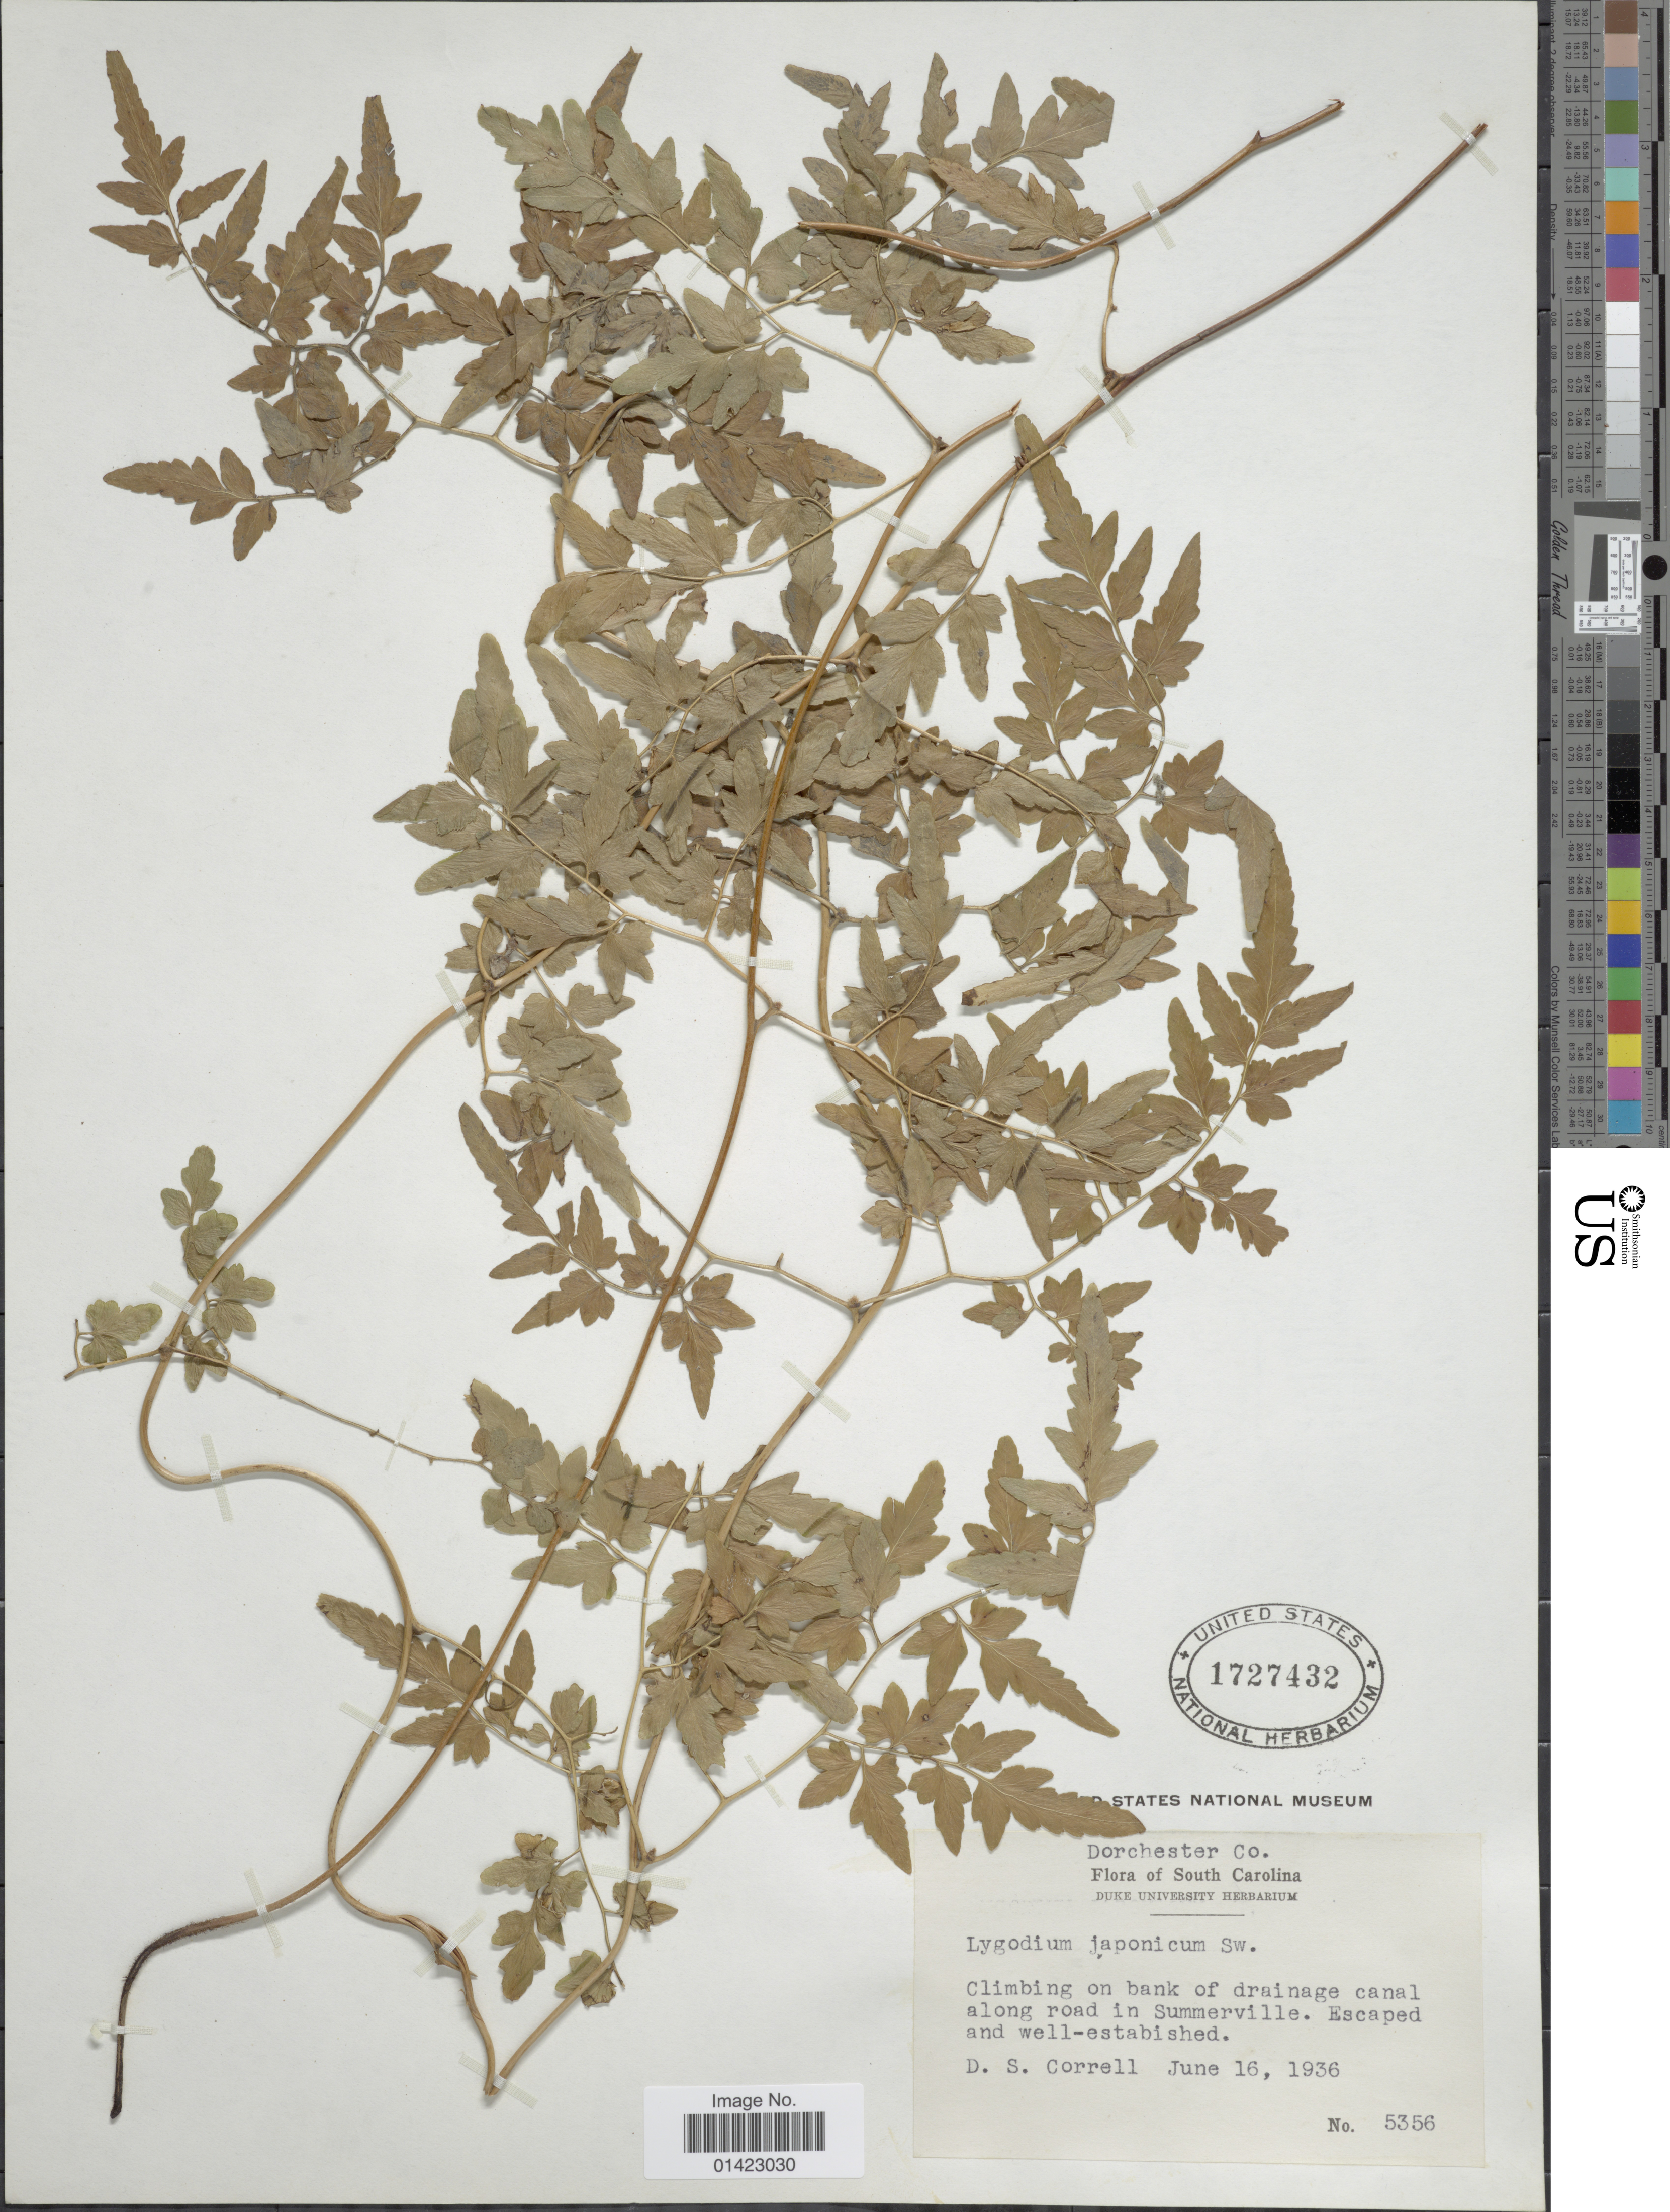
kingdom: Plantae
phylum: Tracheophyta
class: Polypodiopsida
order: Schizaeales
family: Lygodiaceae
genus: Lygodium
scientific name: Lygodium japonicum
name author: (Thunb.) Sw.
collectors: D. S. Correll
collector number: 5356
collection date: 1936-06-16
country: United States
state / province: South Carolina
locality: Dorchester Co., South Carolina, bank of drainage canal along road in Summerville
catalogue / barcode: US 1727432